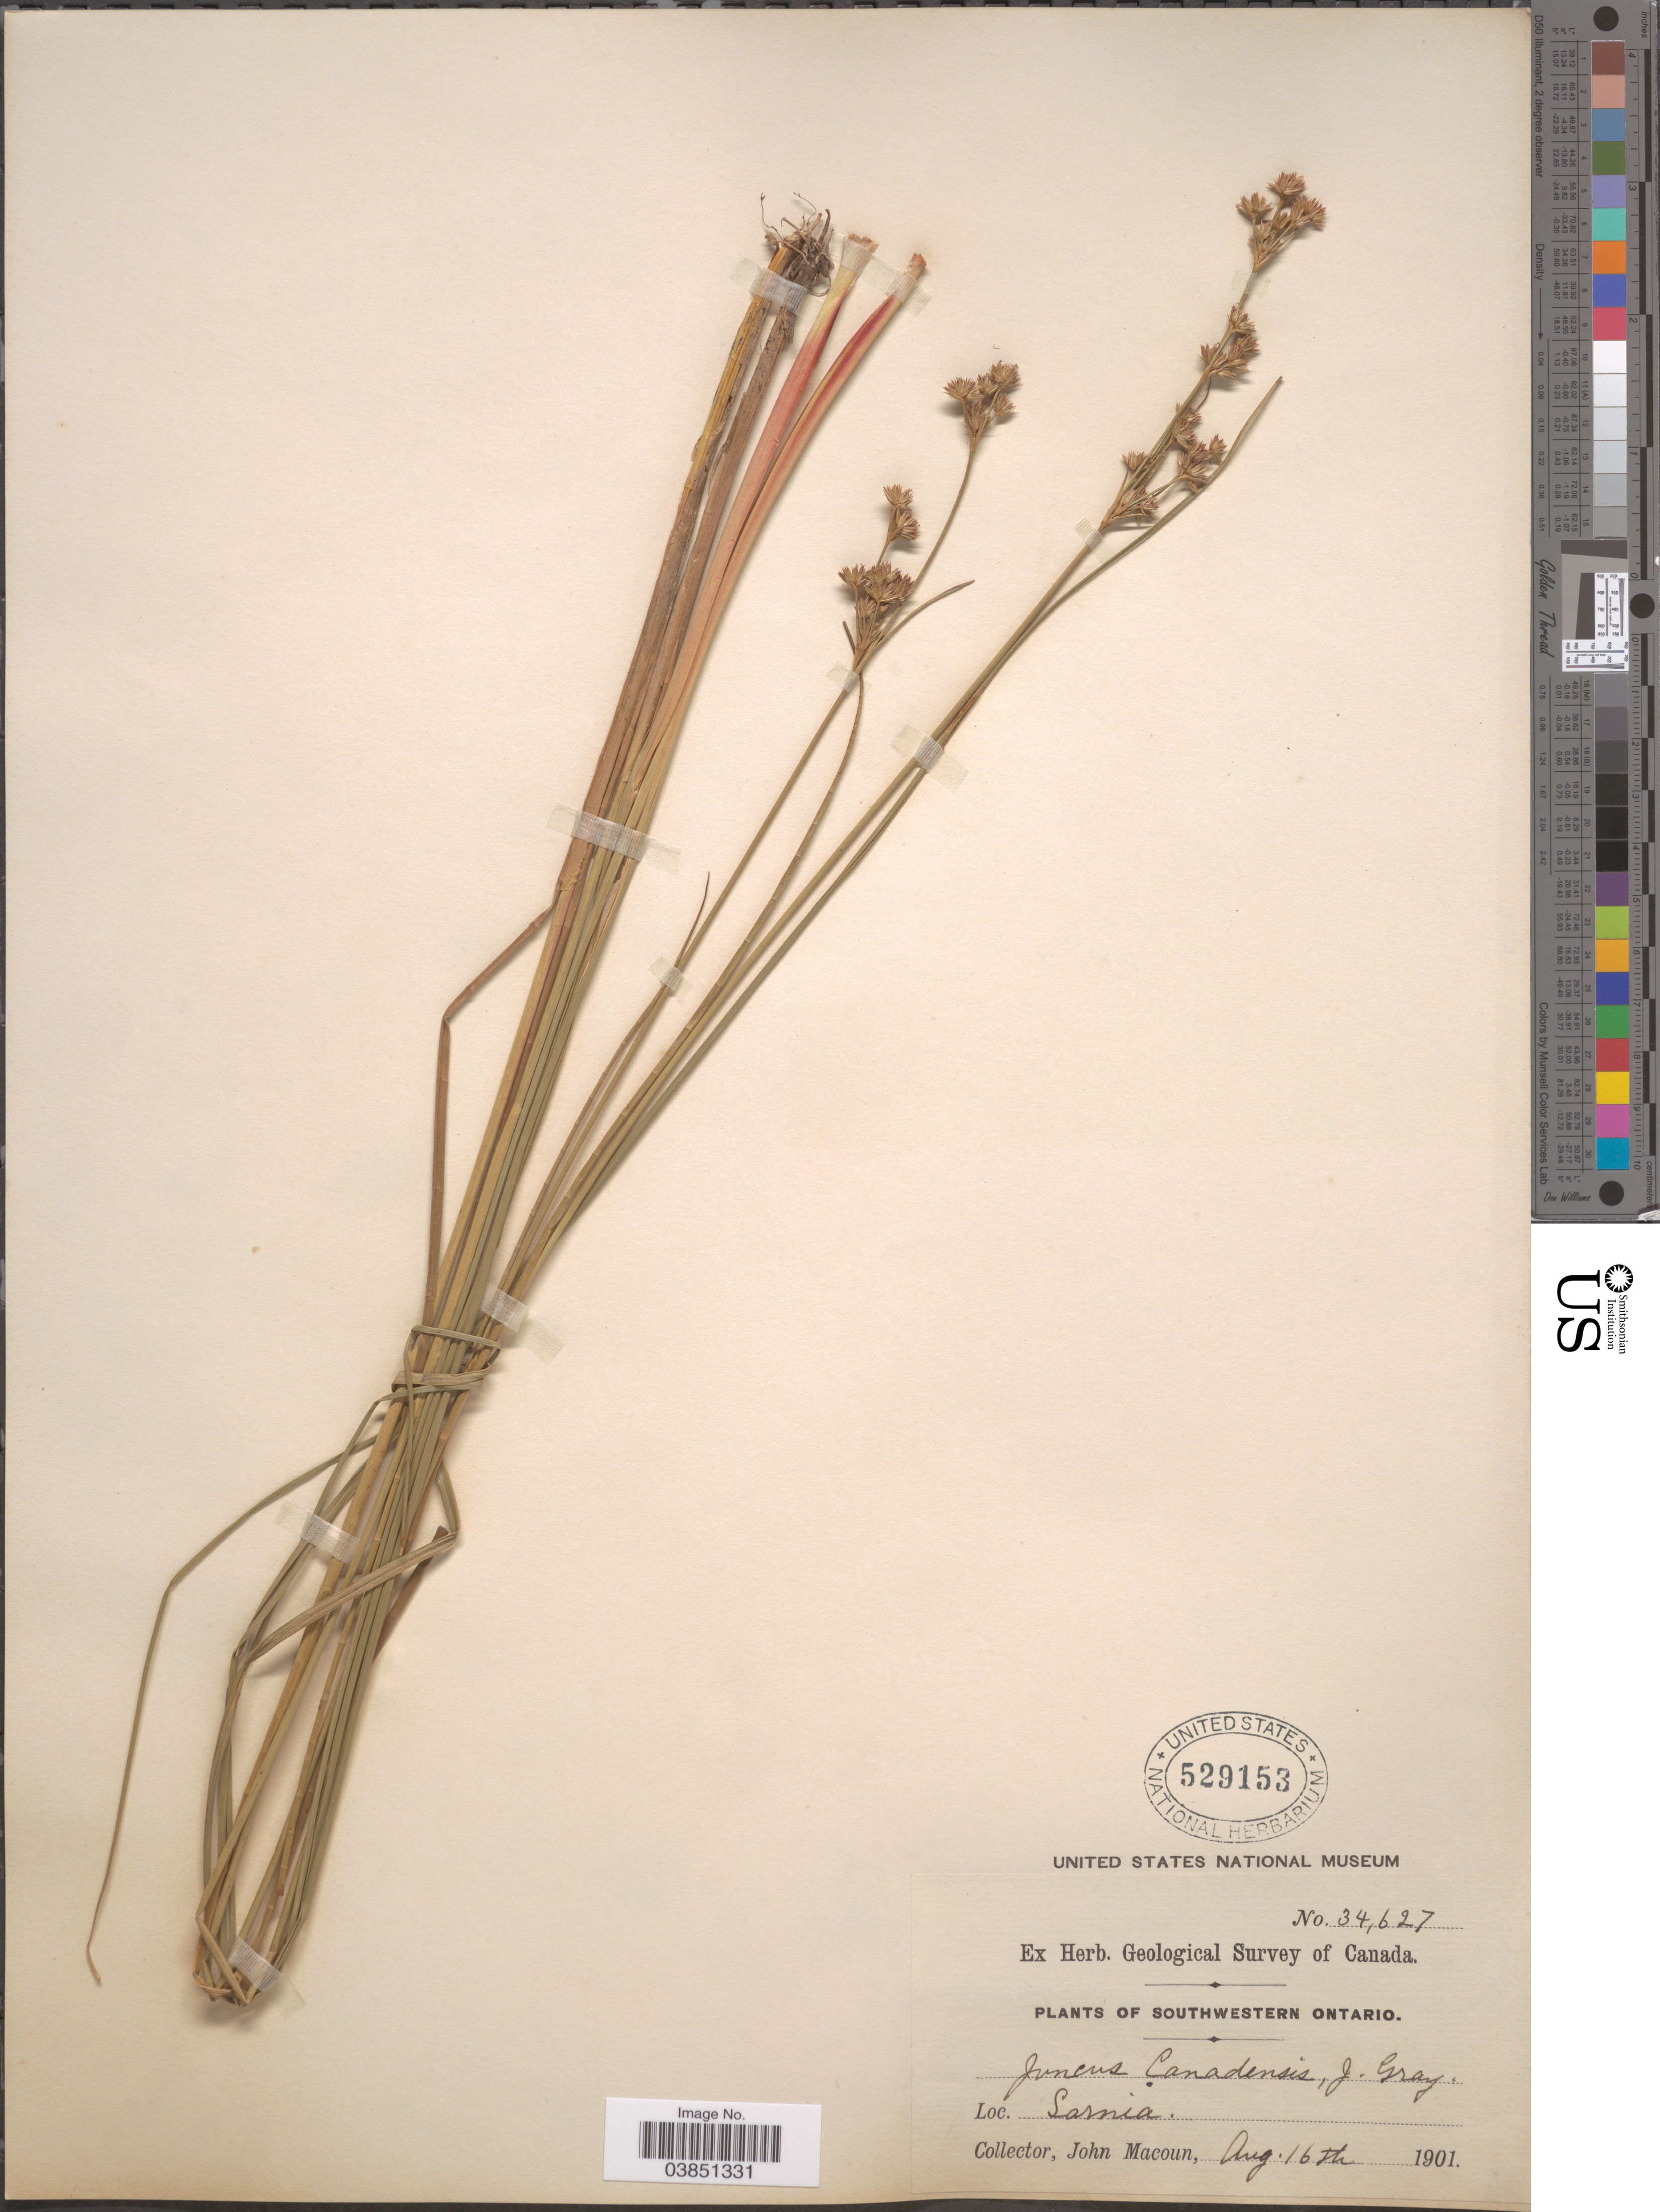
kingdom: Plantae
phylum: Tracheophyta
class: Liliopsida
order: Poales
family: Juncaceae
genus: Juncus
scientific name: Juncus canadensis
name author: J. Gay ex Laharpe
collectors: J. Macoun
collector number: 34627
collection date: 1901-08-16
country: Canada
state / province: Ontario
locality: Southwestern Ontario. Larnia.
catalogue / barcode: US 529153